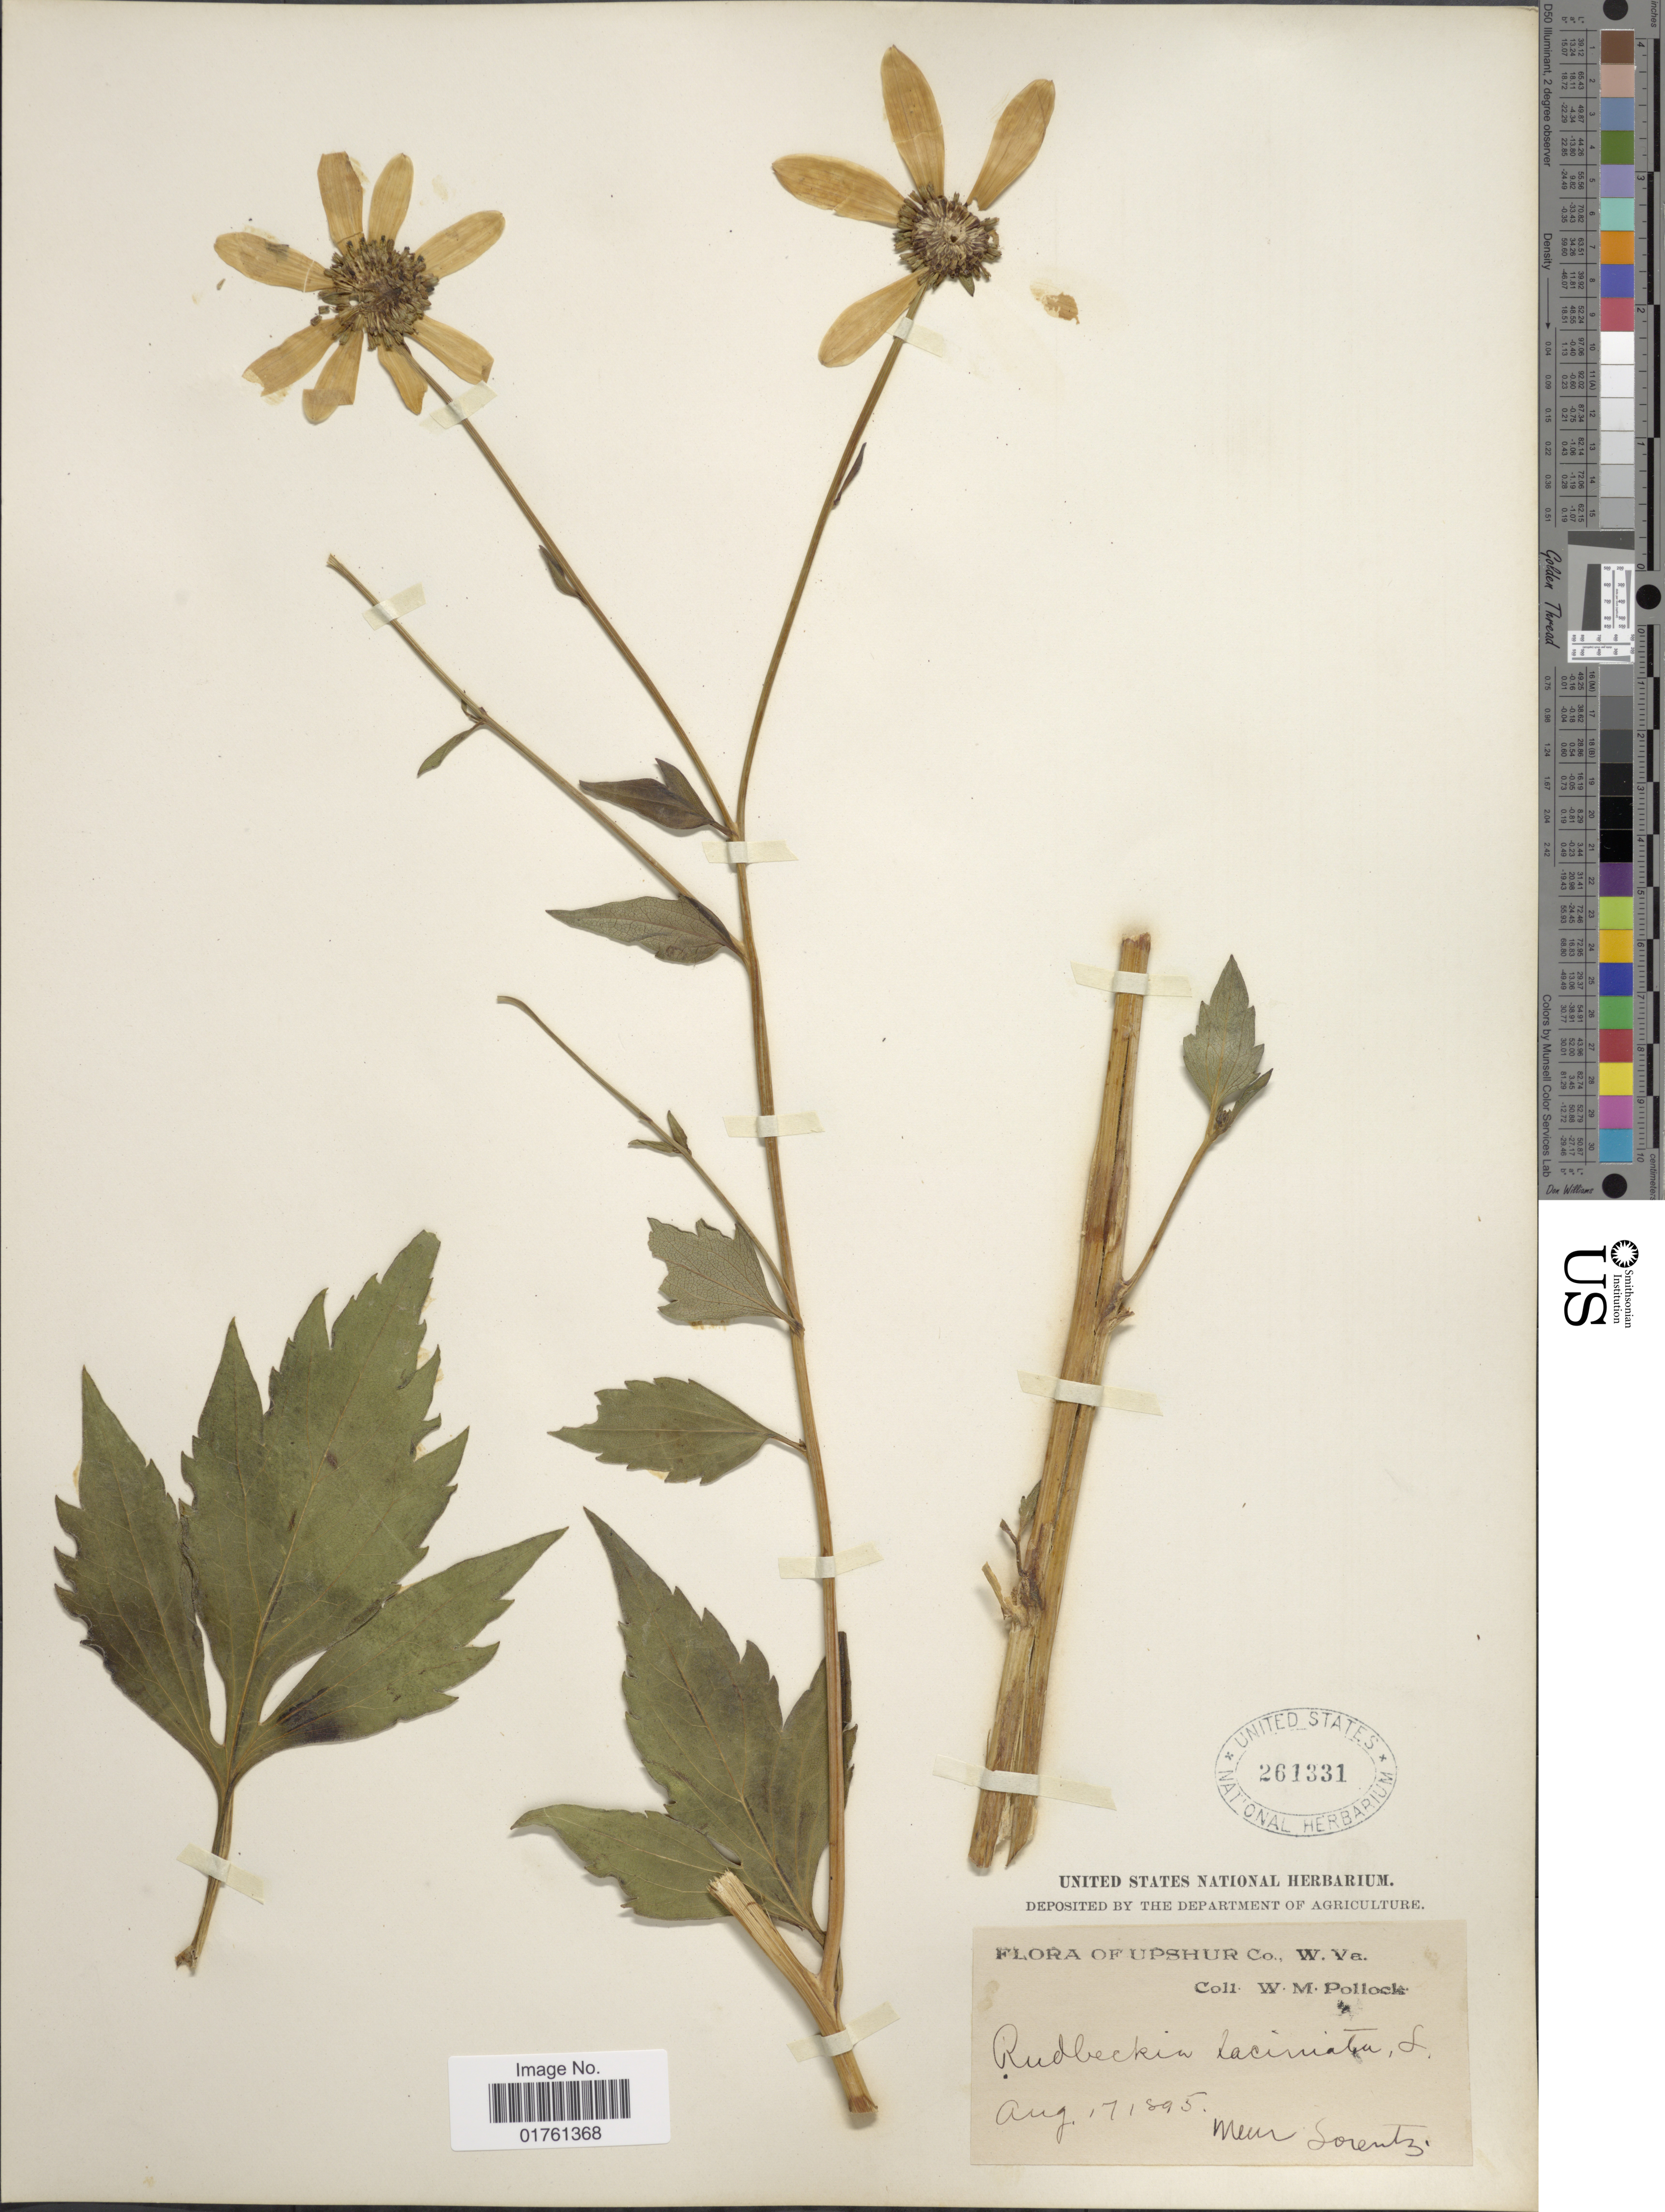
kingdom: Plantae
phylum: Tracheophyta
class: Magnoliopsida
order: Asterales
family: Asteraceae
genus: Rudbeckia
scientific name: Rudbeckia laciniata var. laciniata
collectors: W. M. Pollock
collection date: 1895-08-17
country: United States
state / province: West Virginia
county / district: Upshur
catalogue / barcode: US 261331